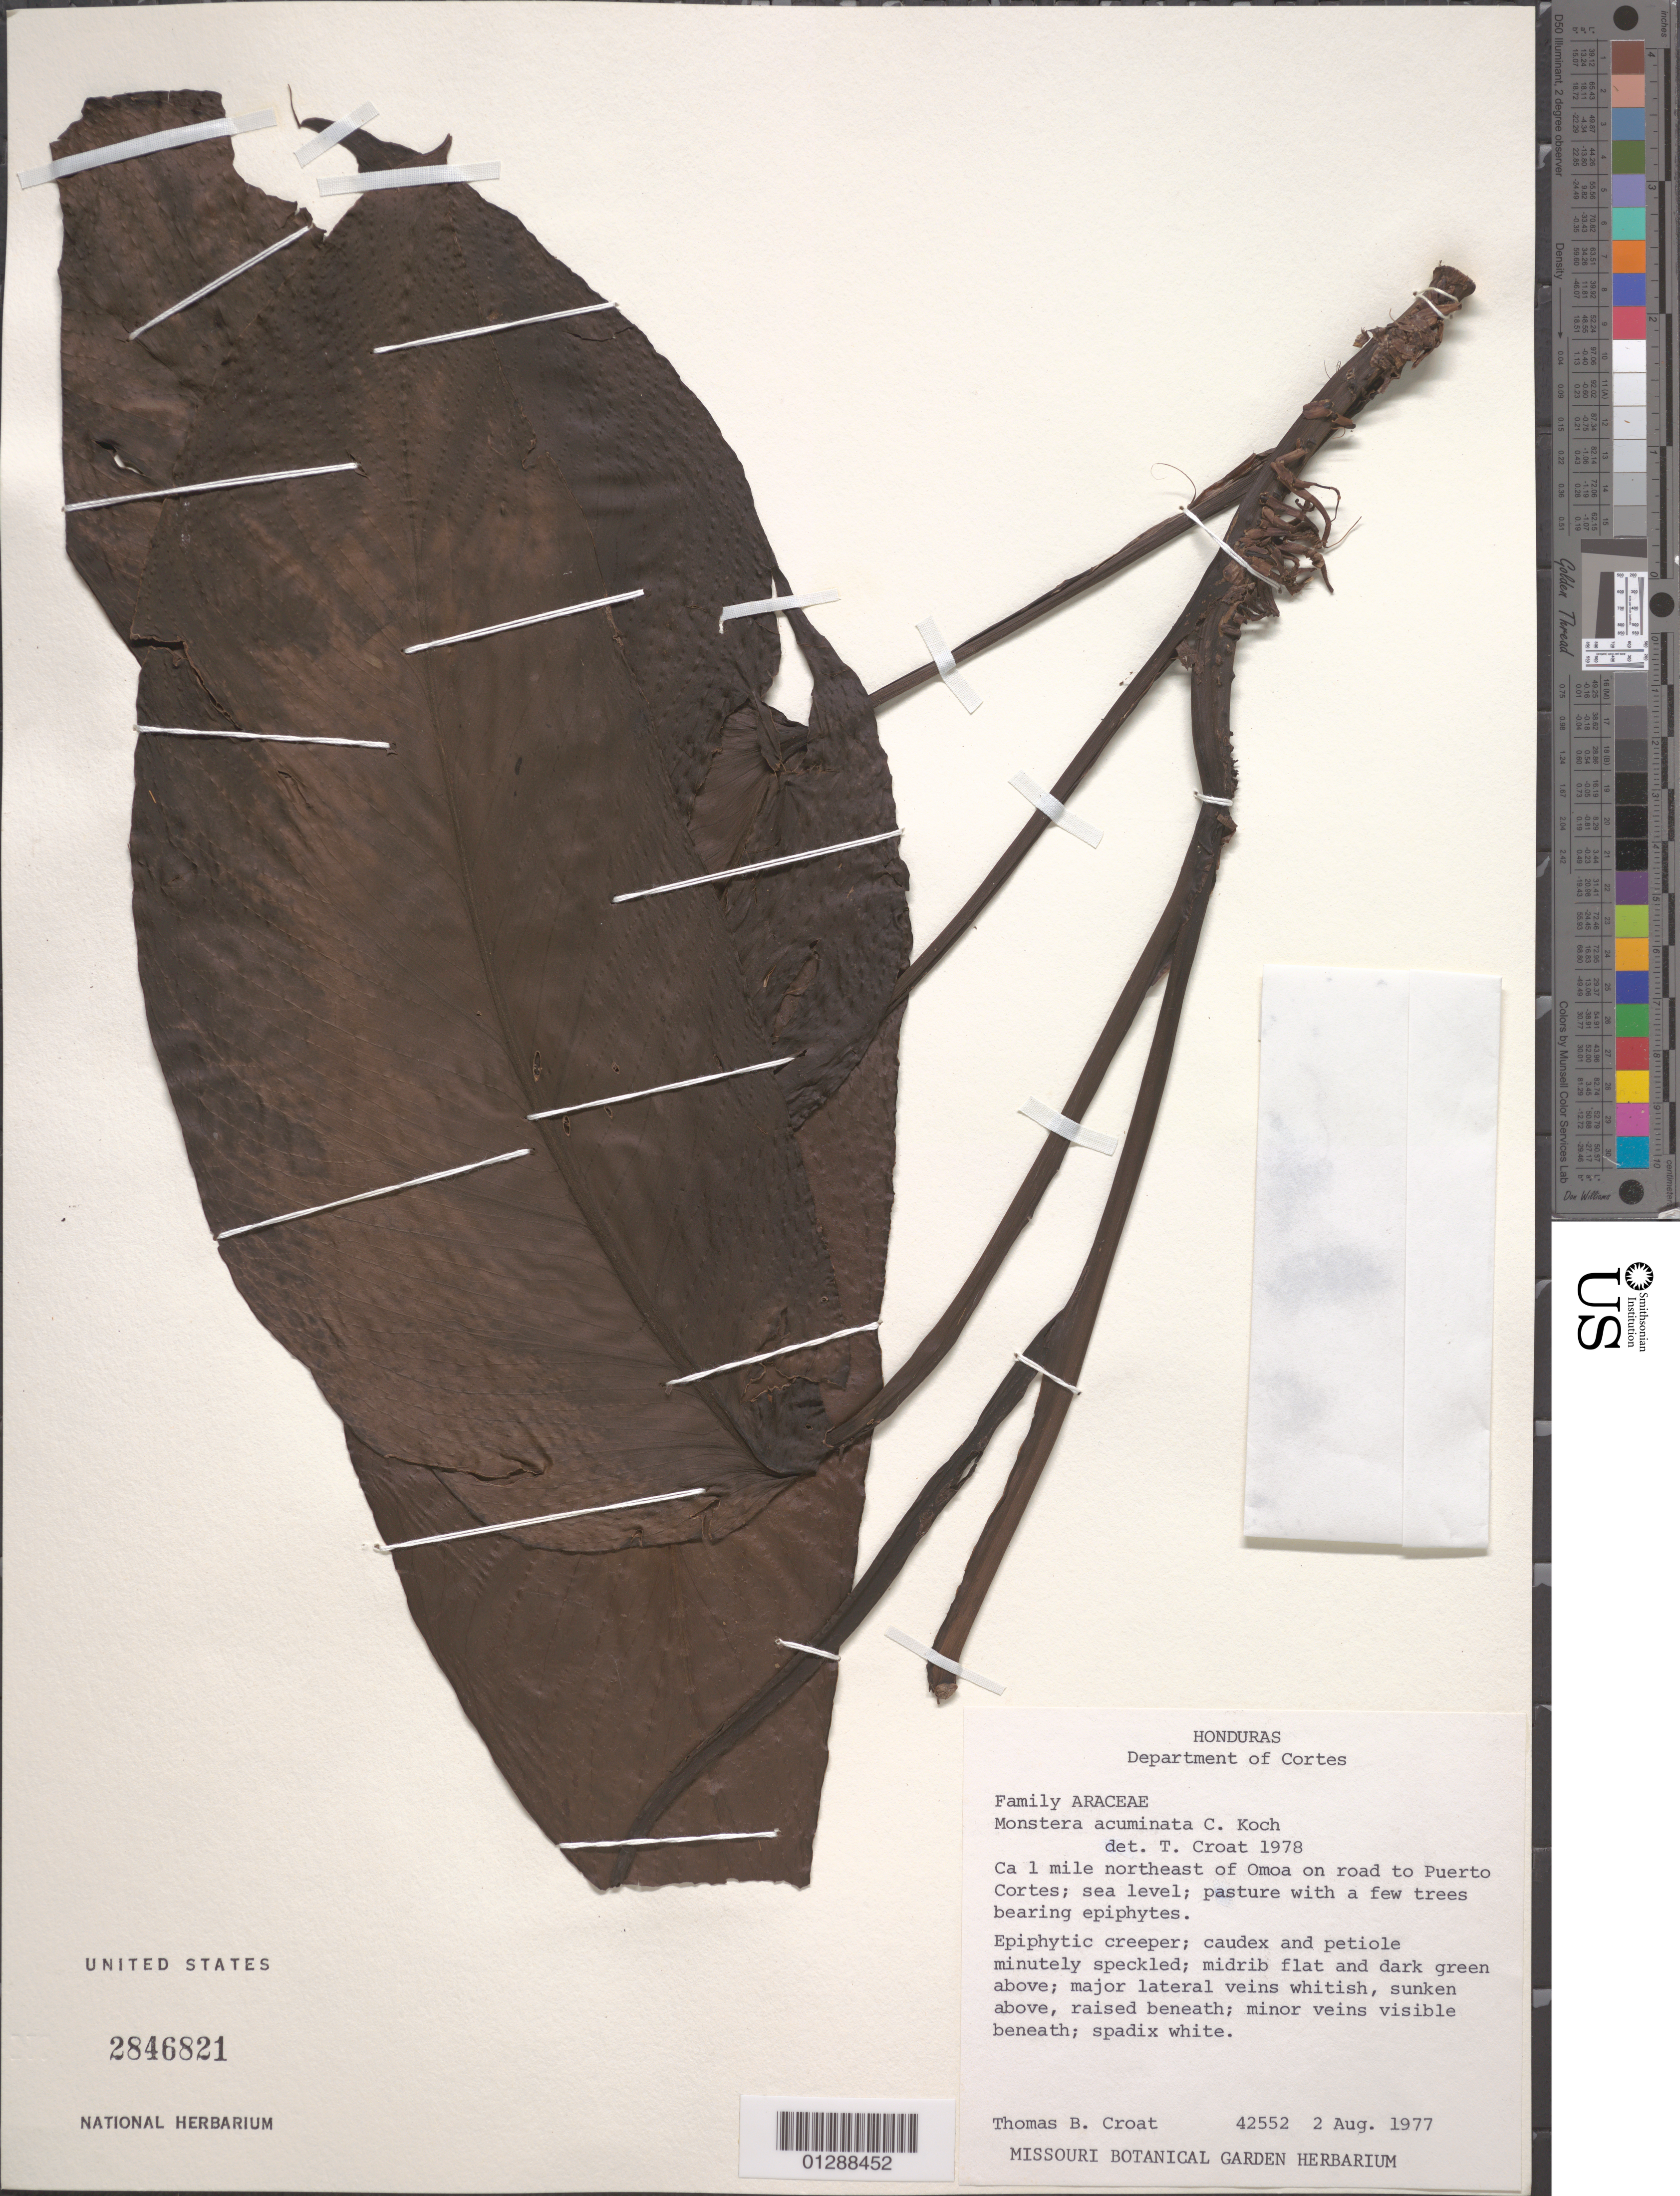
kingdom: Plantae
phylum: Tracheophyta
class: Liliopsida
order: Alismatales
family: Araceae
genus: Monstera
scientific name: Monstera acuminata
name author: K. Koch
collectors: T. B. Croat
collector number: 42552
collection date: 1977-08-02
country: Honduras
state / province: Cortes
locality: Department of Cortes. Ca 1 mile northeast of Omoa on road to Puerto Cortes.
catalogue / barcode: US 2846821